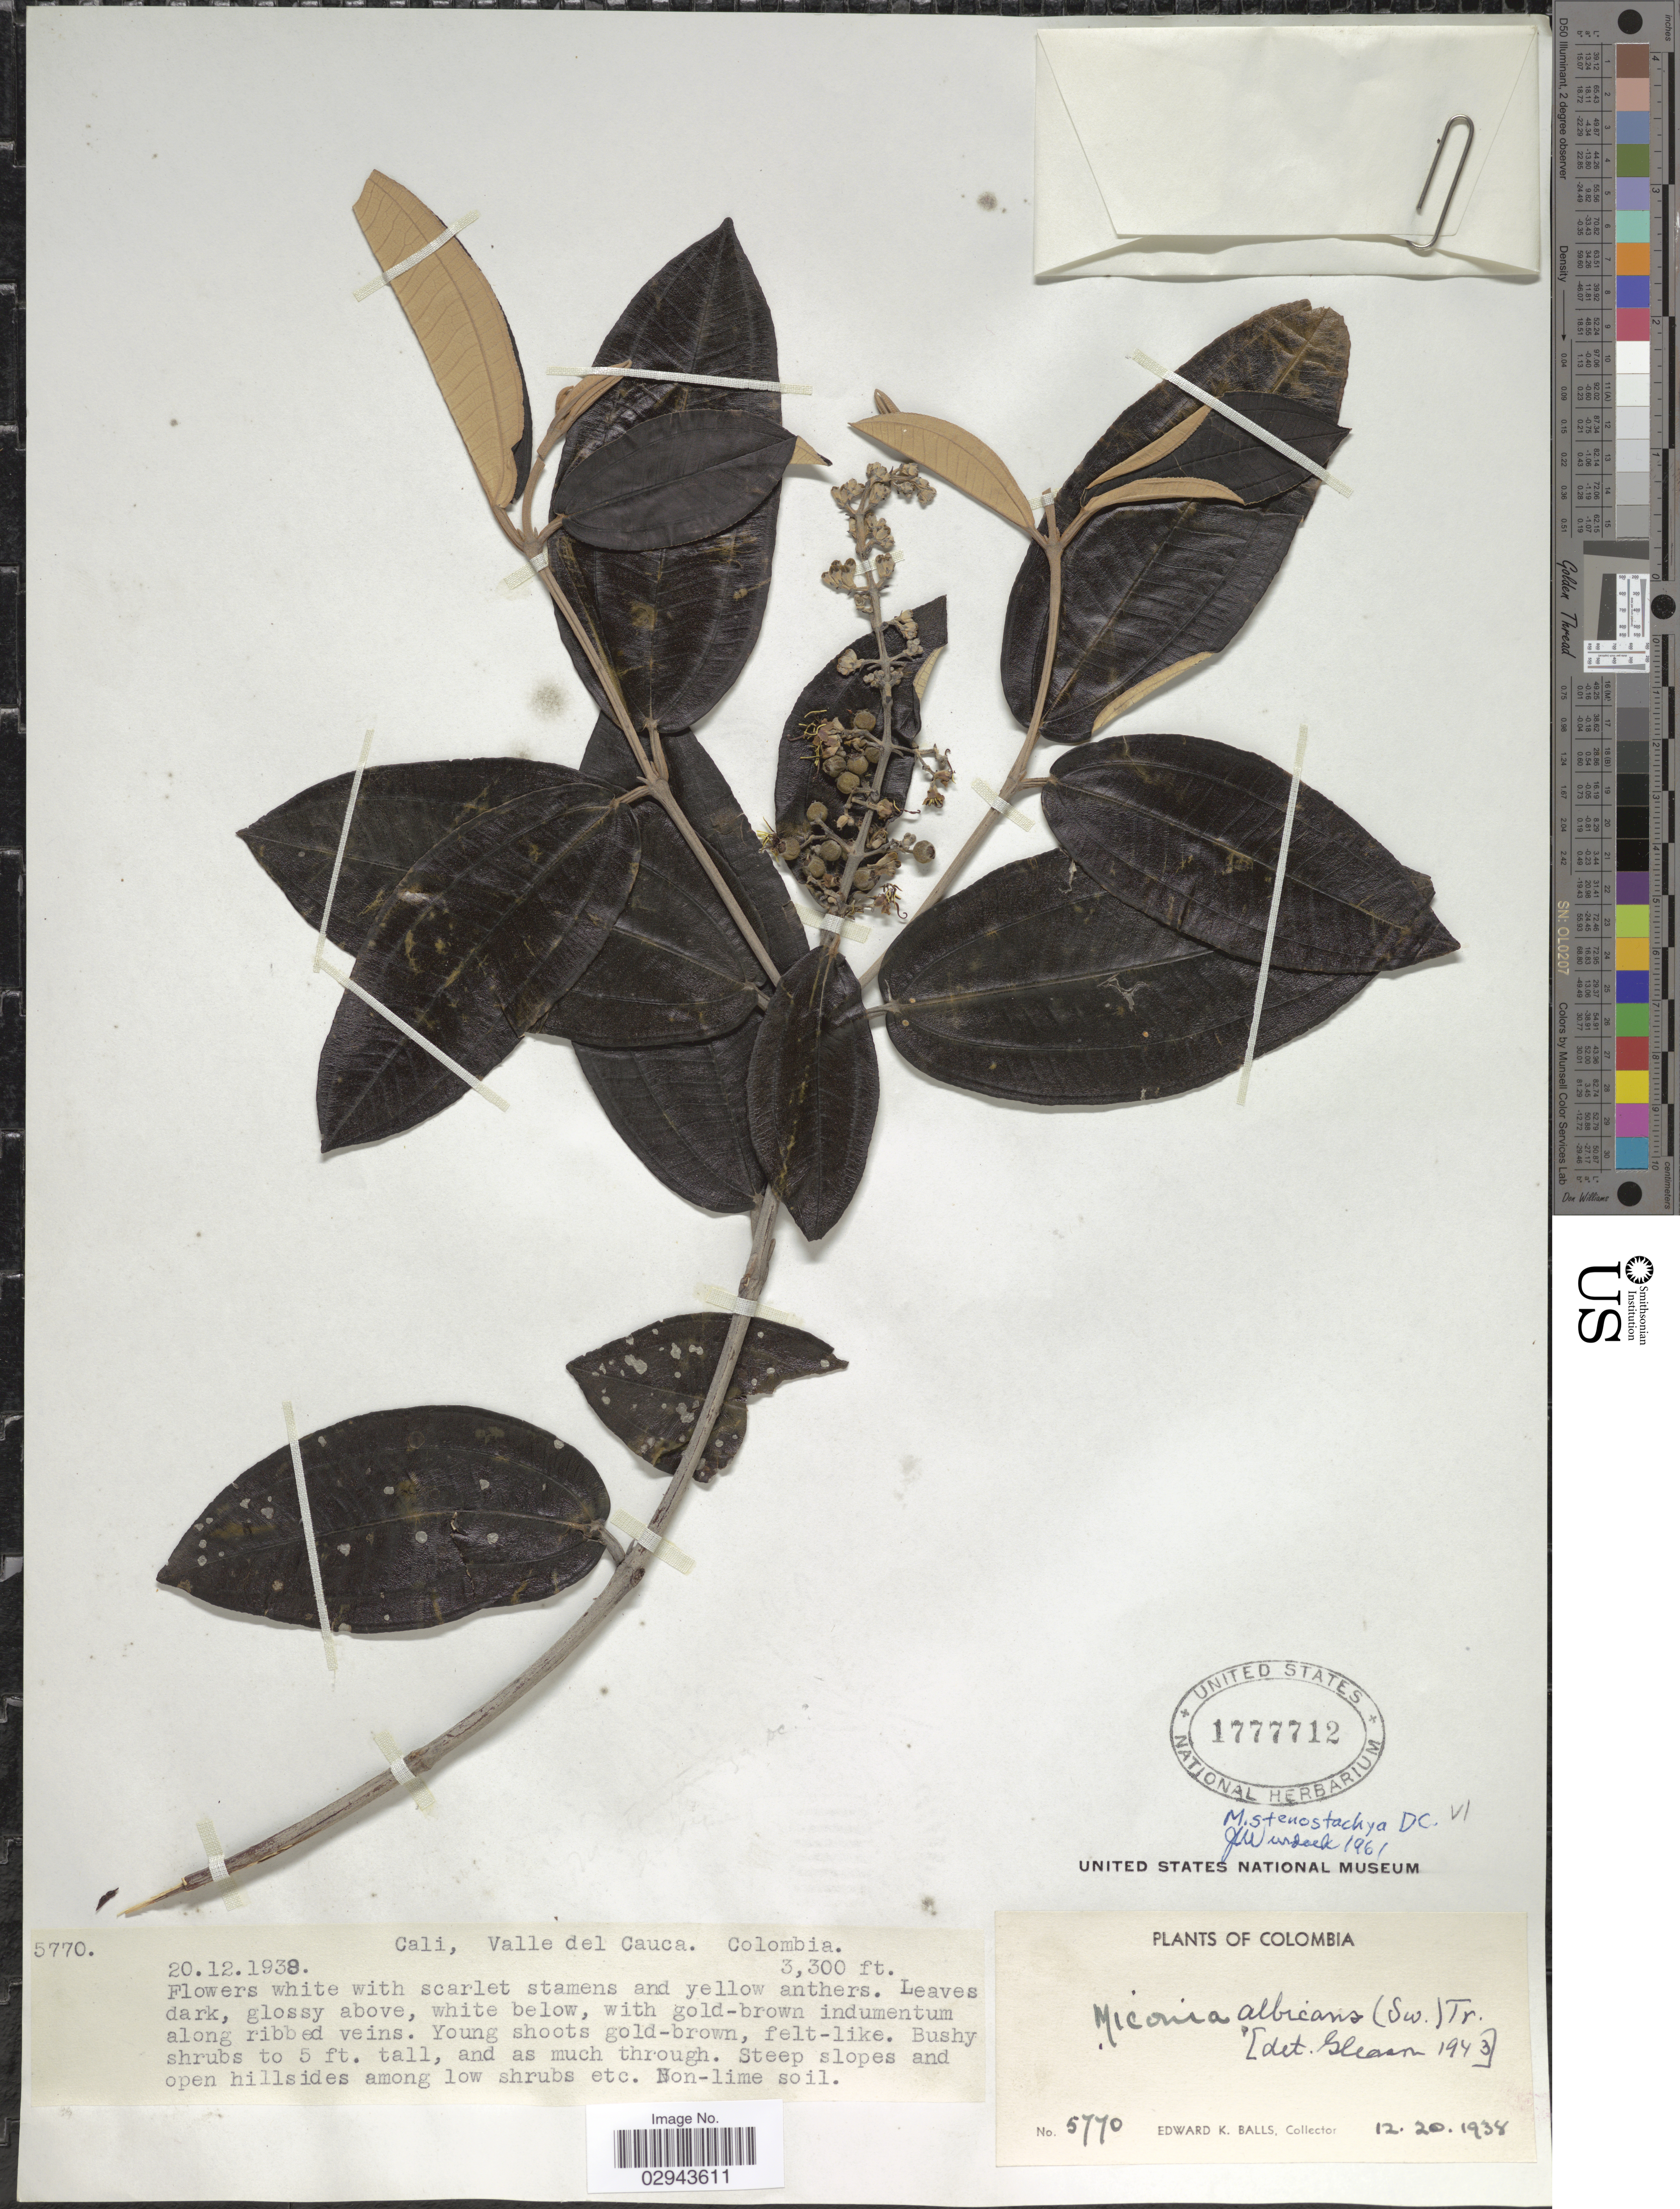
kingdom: Plantae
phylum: Tracheophyta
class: Magnoliopsida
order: Myrtales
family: Melastomataceae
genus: Miconia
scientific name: Miconia stenostachya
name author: DC.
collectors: E. K. Balls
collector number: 5770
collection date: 1938-12-20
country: Colombia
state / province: Valle del Cauca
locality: Cali.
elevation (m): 1006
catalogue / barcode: US 1777712